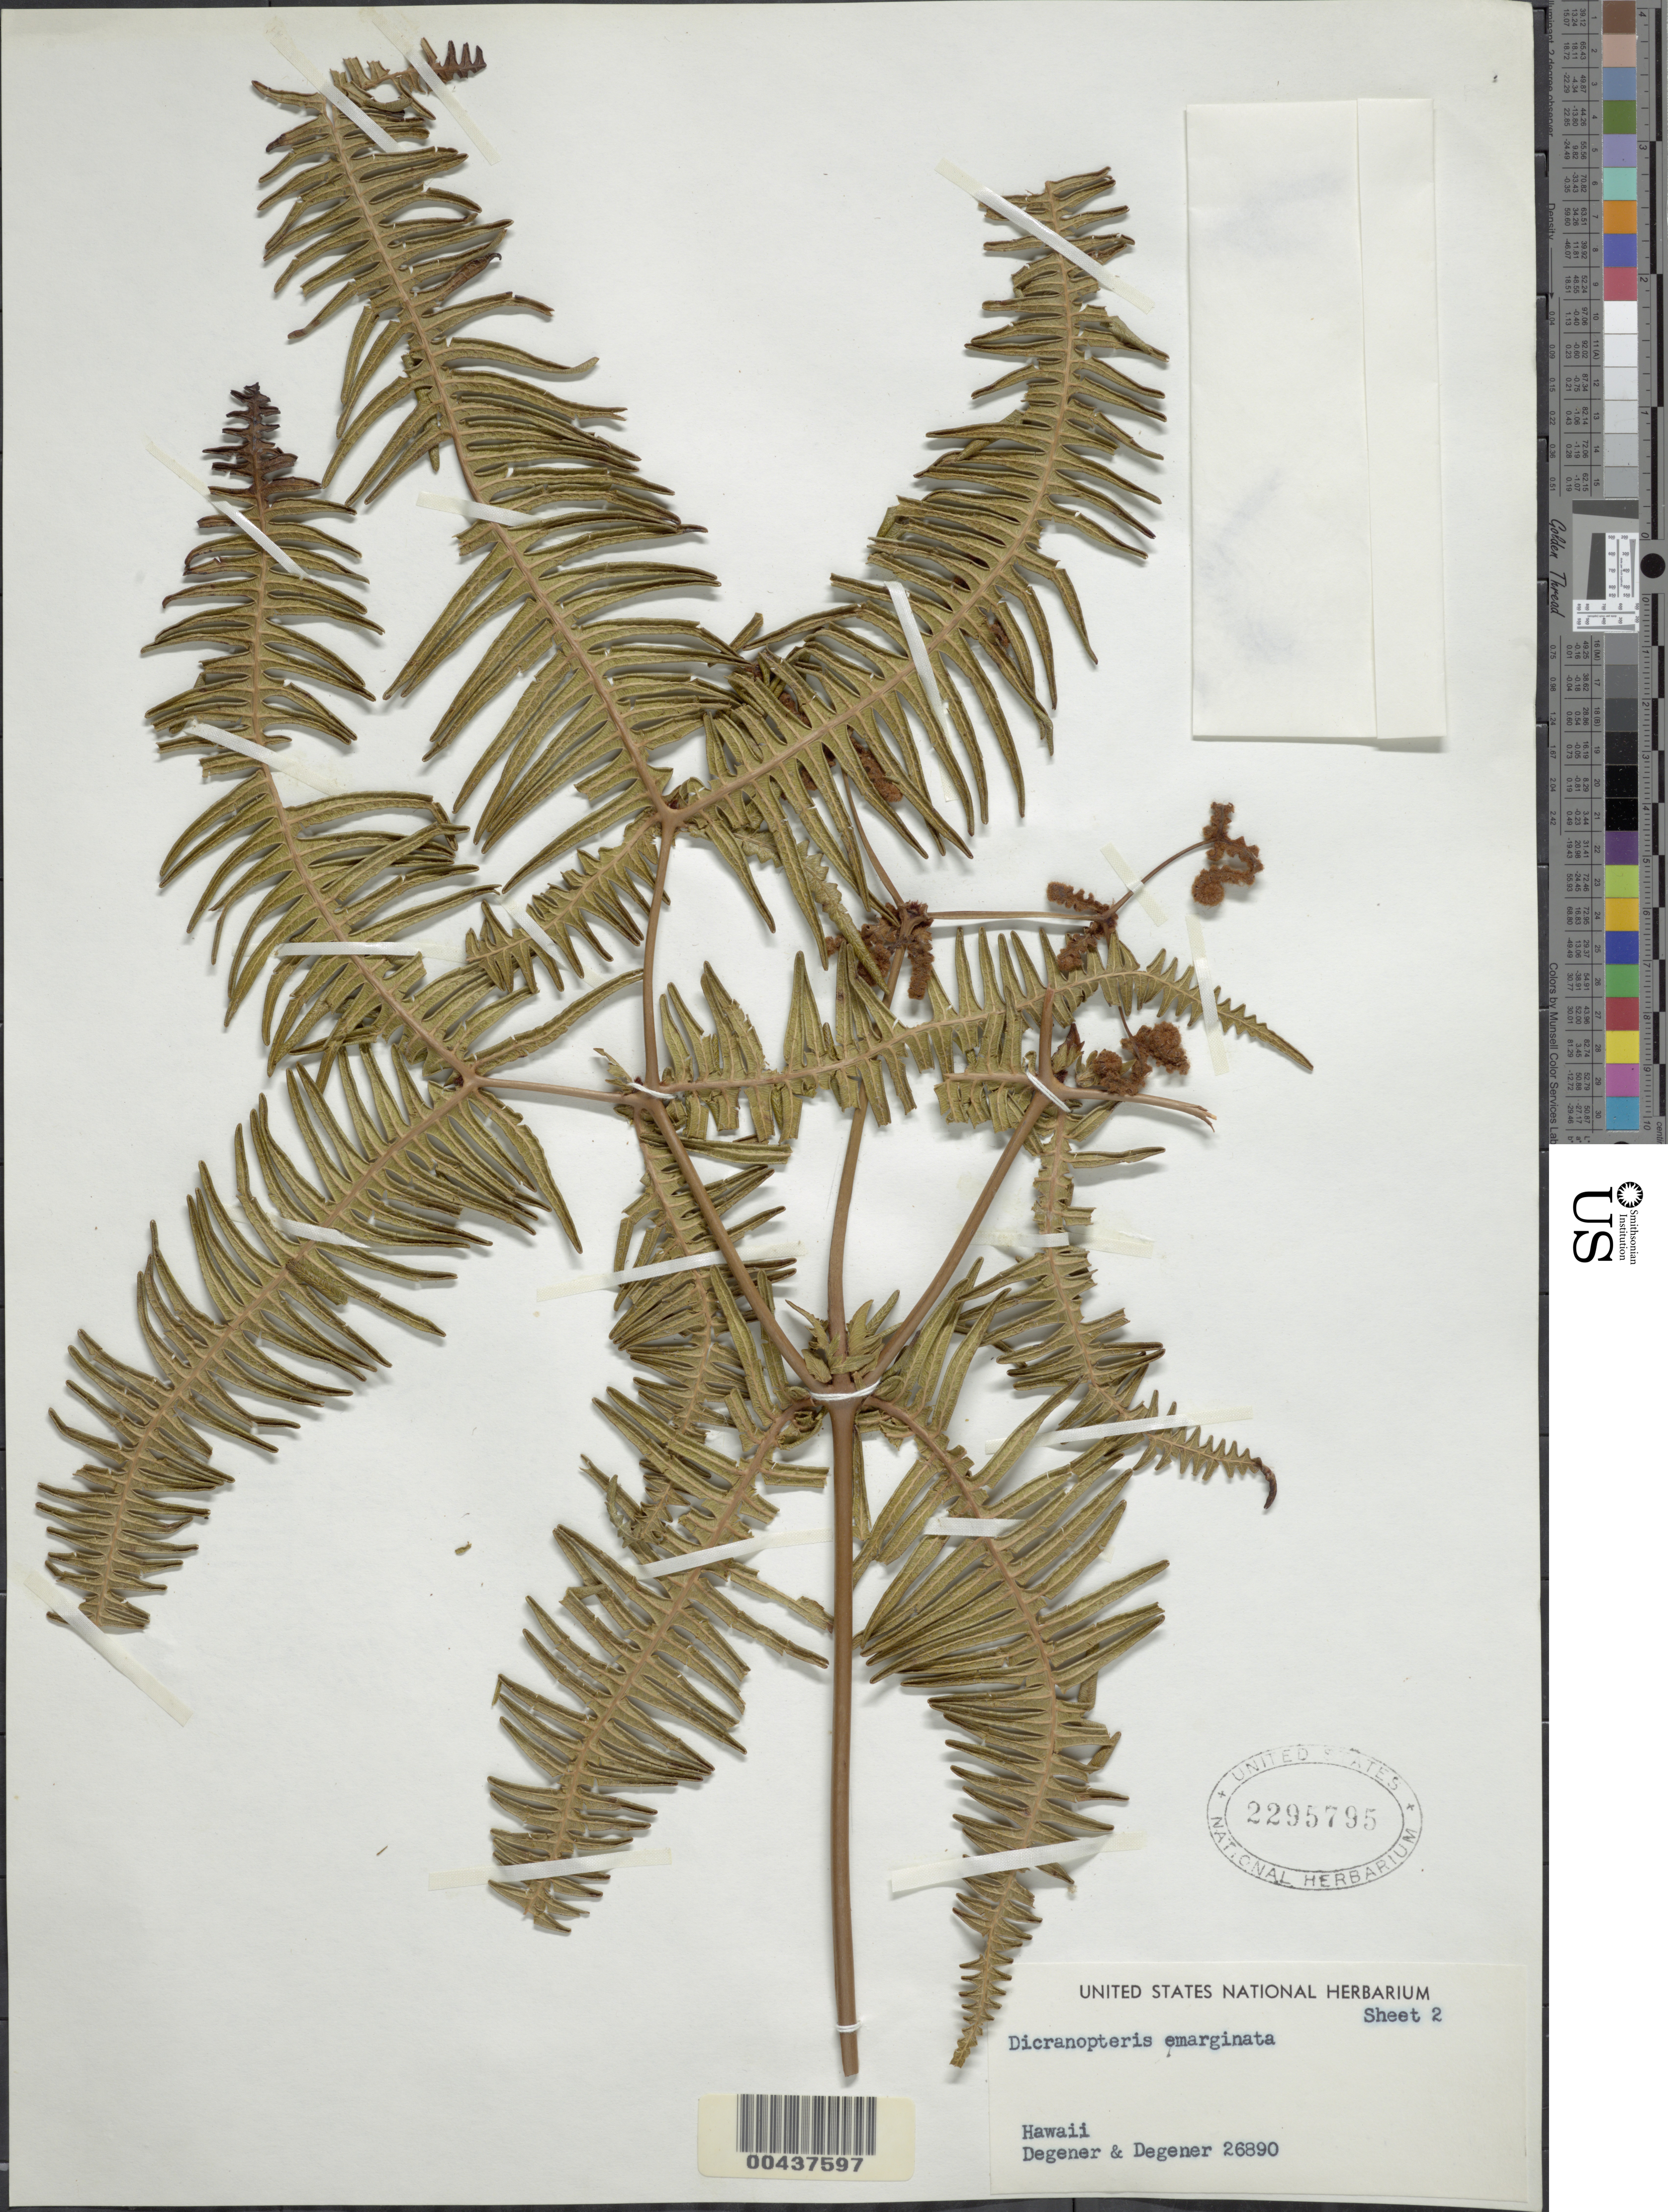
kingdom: Plantae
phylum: Tracheophyta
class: Polypodiopsida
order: Gleicheniales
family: Gleicheniaceae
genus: Dicranopteris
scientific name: Dicranopteris linearis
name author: (Burm. f.) Underw.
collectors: O. Degener & I. Degener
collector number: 26890-2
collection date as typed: Dec 1959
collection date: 1959-12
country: United States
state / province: Hawaii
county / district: Honolulu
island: Oahu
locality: Pupukea-Kahuku, Oahu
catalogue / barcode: US 2295795